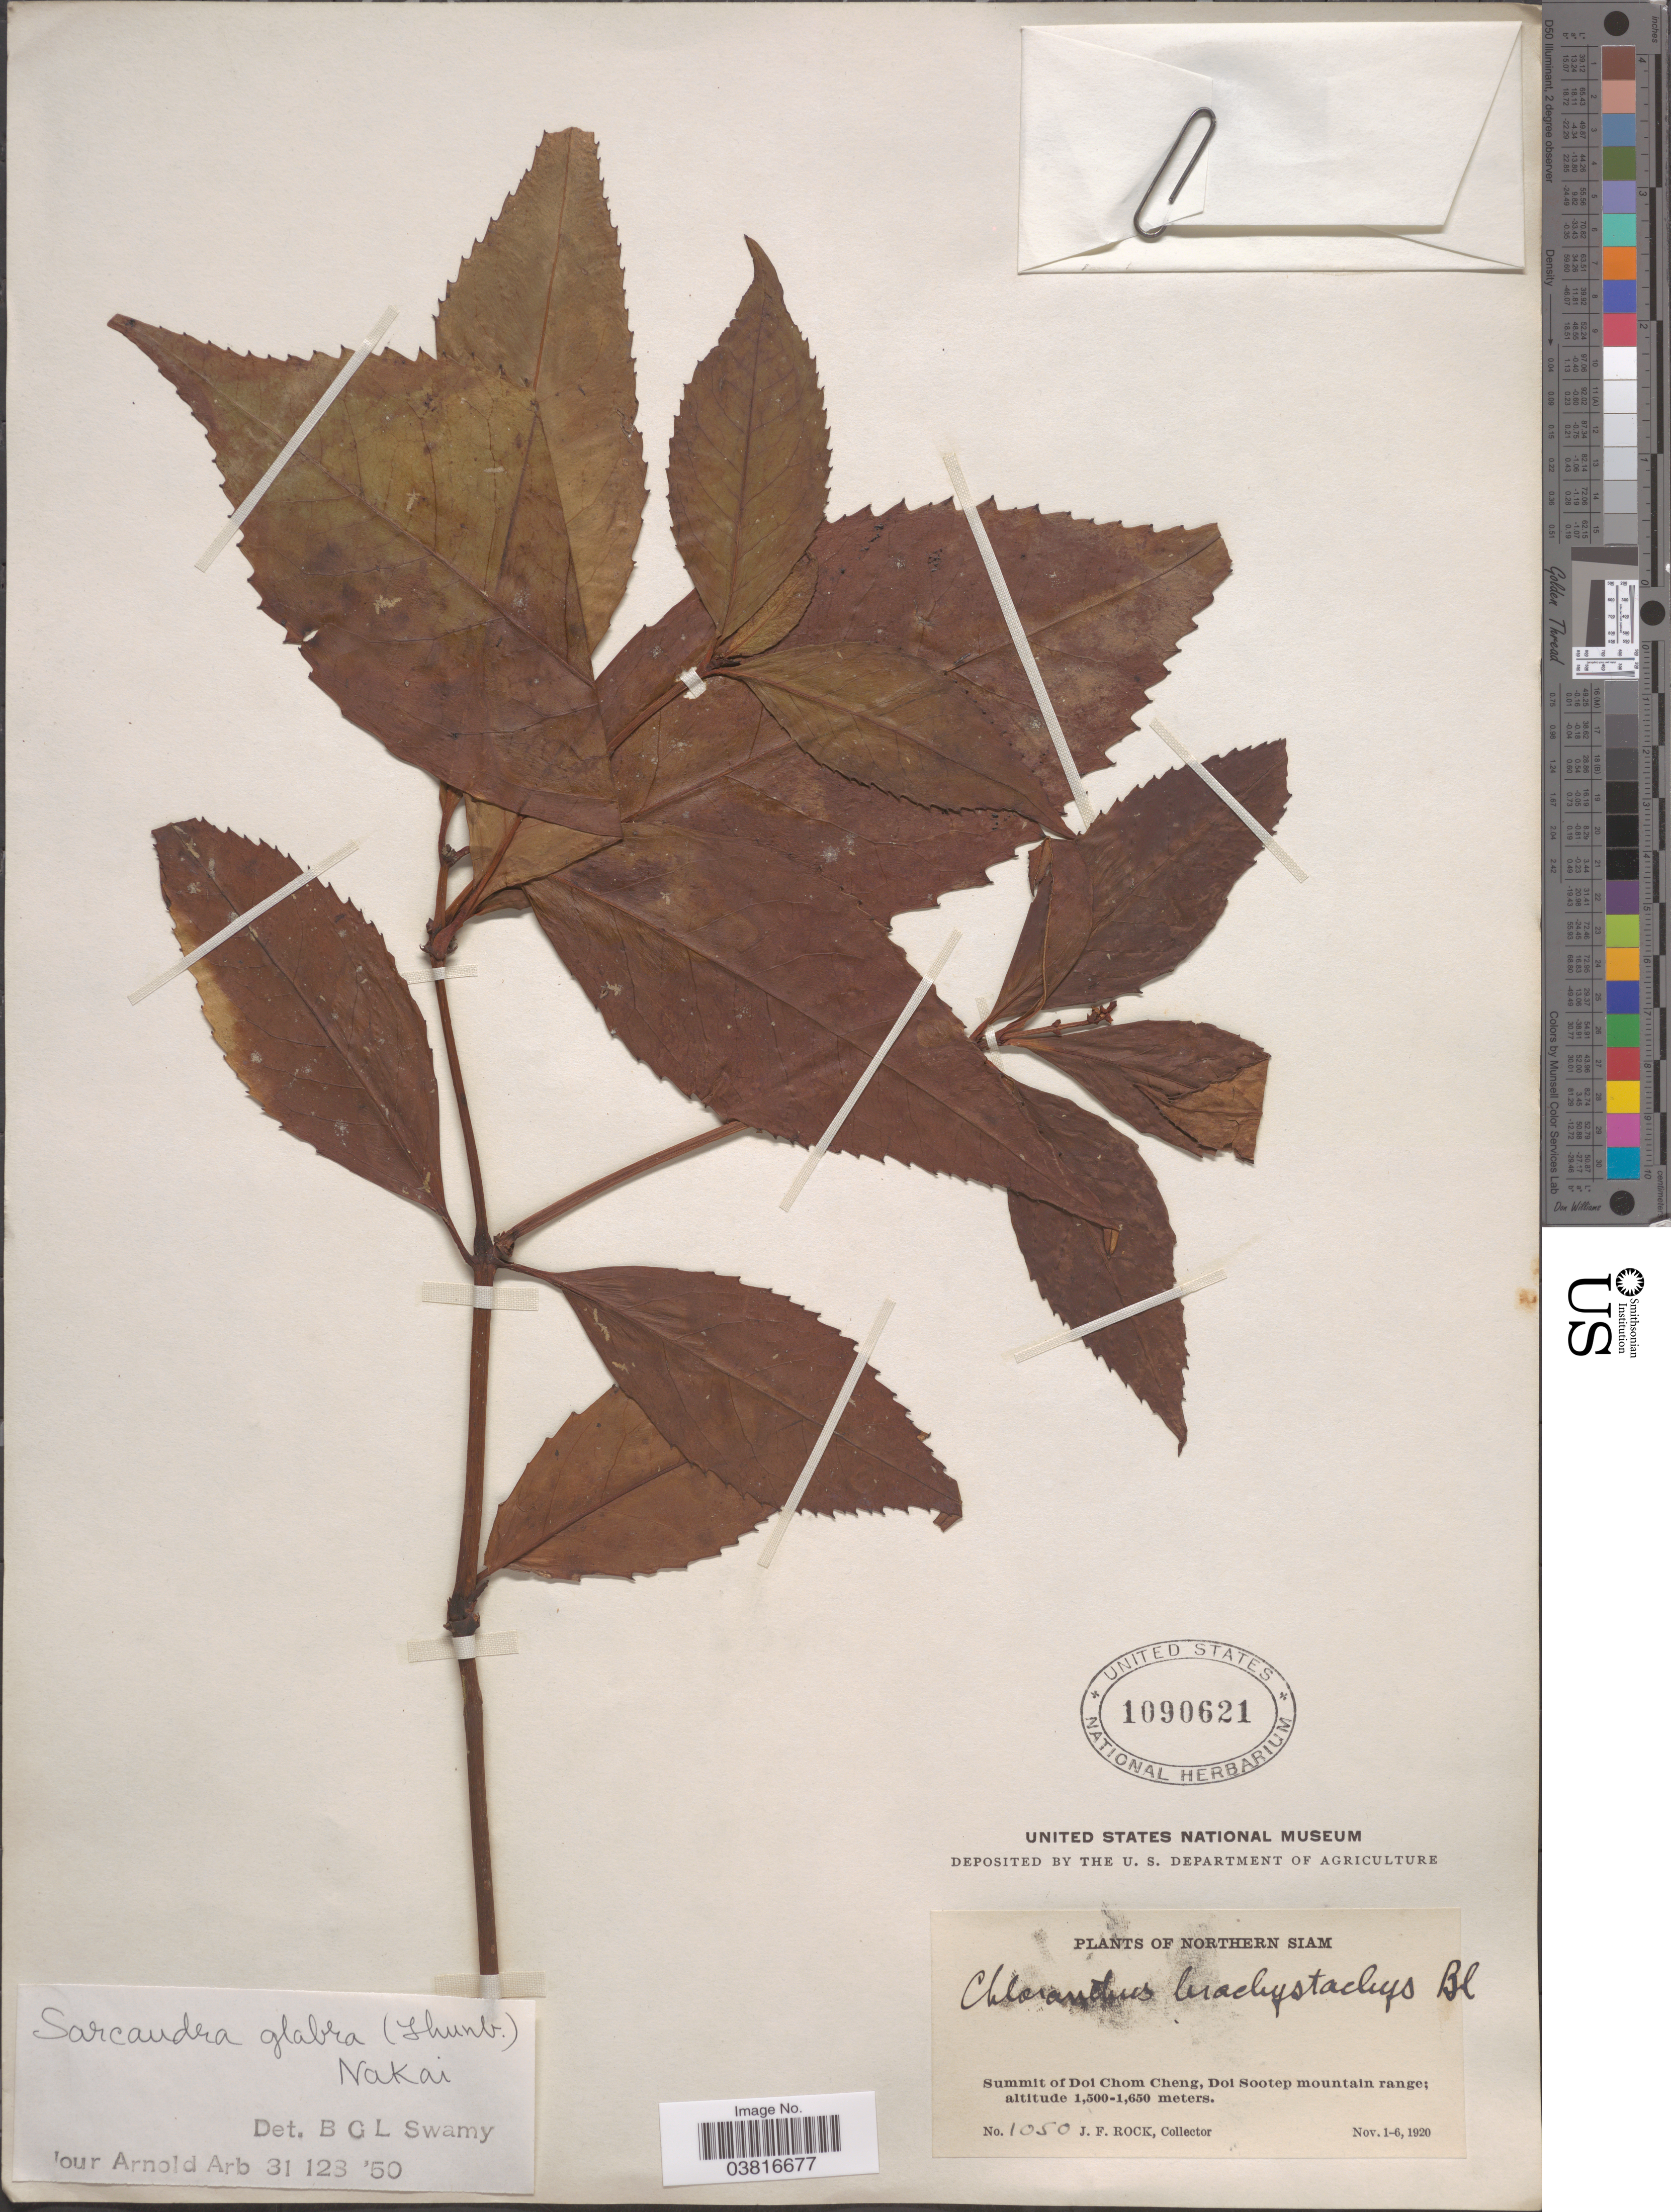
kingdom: Plantae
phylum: Tracheophyta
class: Magnoliopsida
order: Chloranthales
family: Chloranthaceae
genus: Sarcandra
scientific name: Sarcandra glabra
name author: (Thunb.) Nakai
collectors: J. Rock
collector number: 1050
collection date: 1920-11-01/1920-11-06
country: Thailand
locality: Northern Siam. Summit of Doi Chom Cheng, Doi Sootep mountain range.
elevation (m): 1500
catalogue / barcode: US 1090621